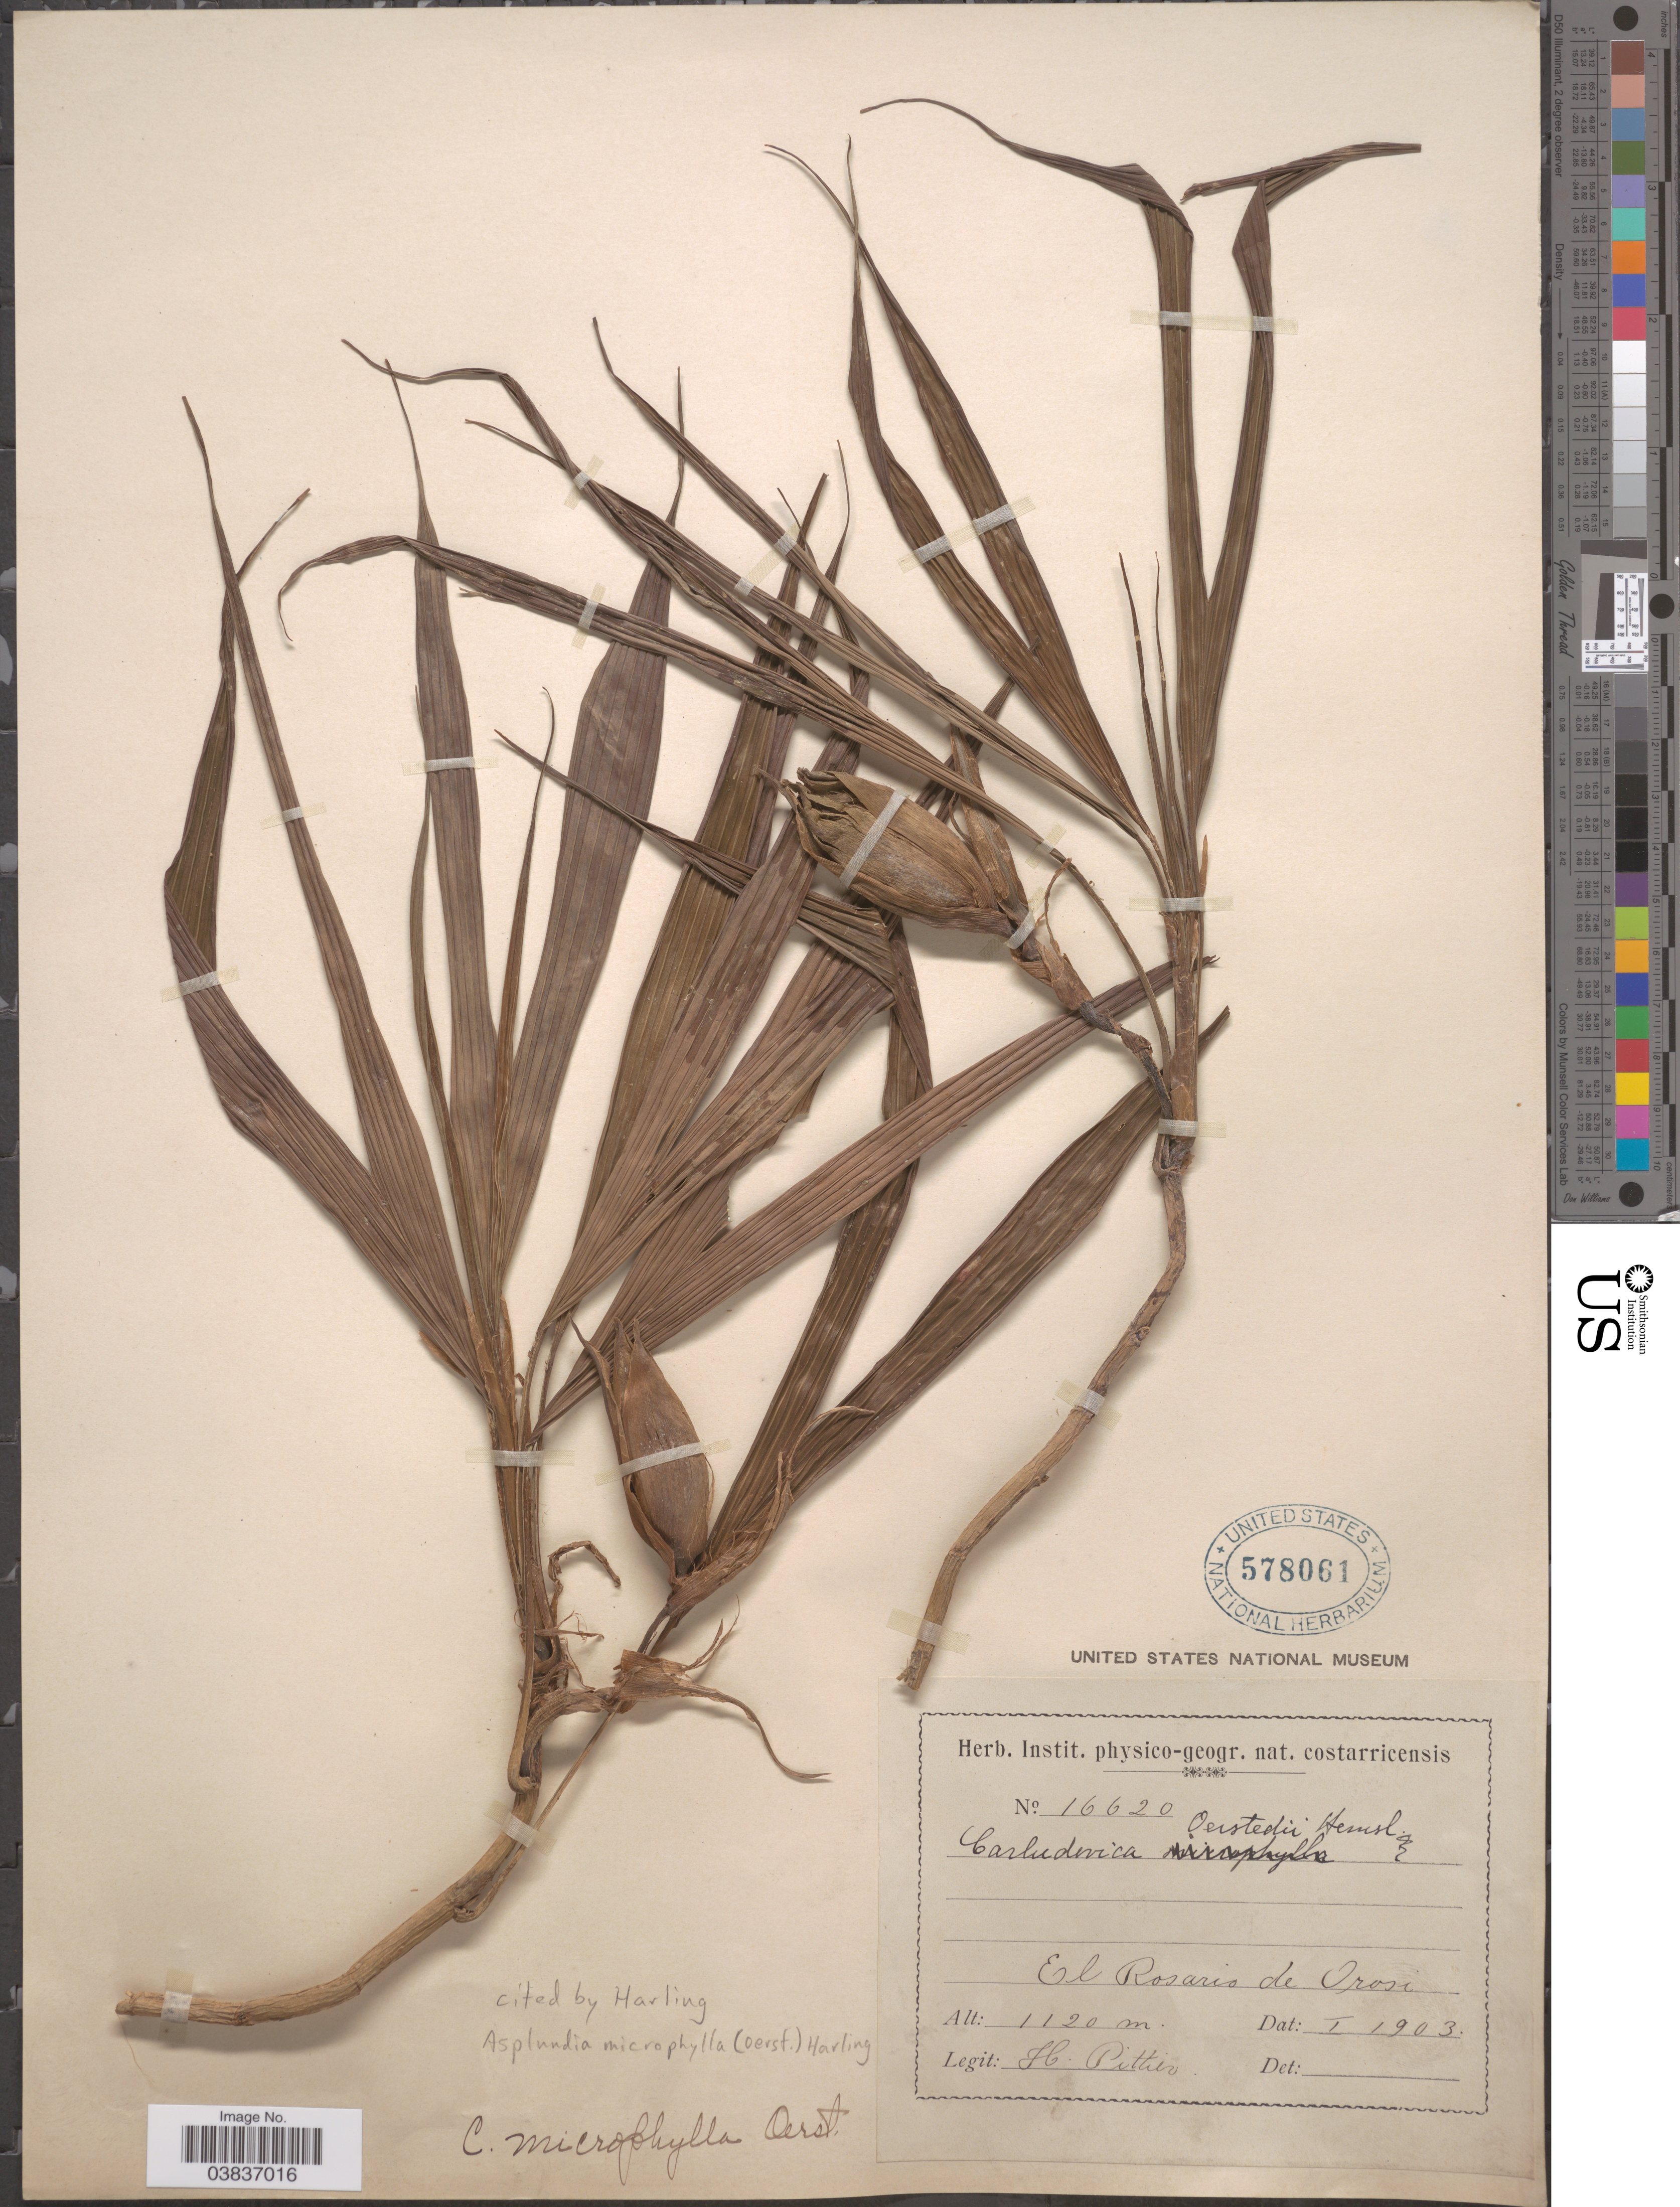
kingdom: Plantae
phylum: Tracheophyta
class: Liliopsida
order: Pandanales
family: Cyclanthaceae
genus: Asplundia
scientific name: Asplundia microphylla subsp. microphylla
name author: Harling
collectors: H. F. Pittier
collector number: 16620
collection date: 1903-01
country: Costa Rica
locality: El Rosario de Iron.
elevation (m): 1120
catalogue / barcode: US 578061